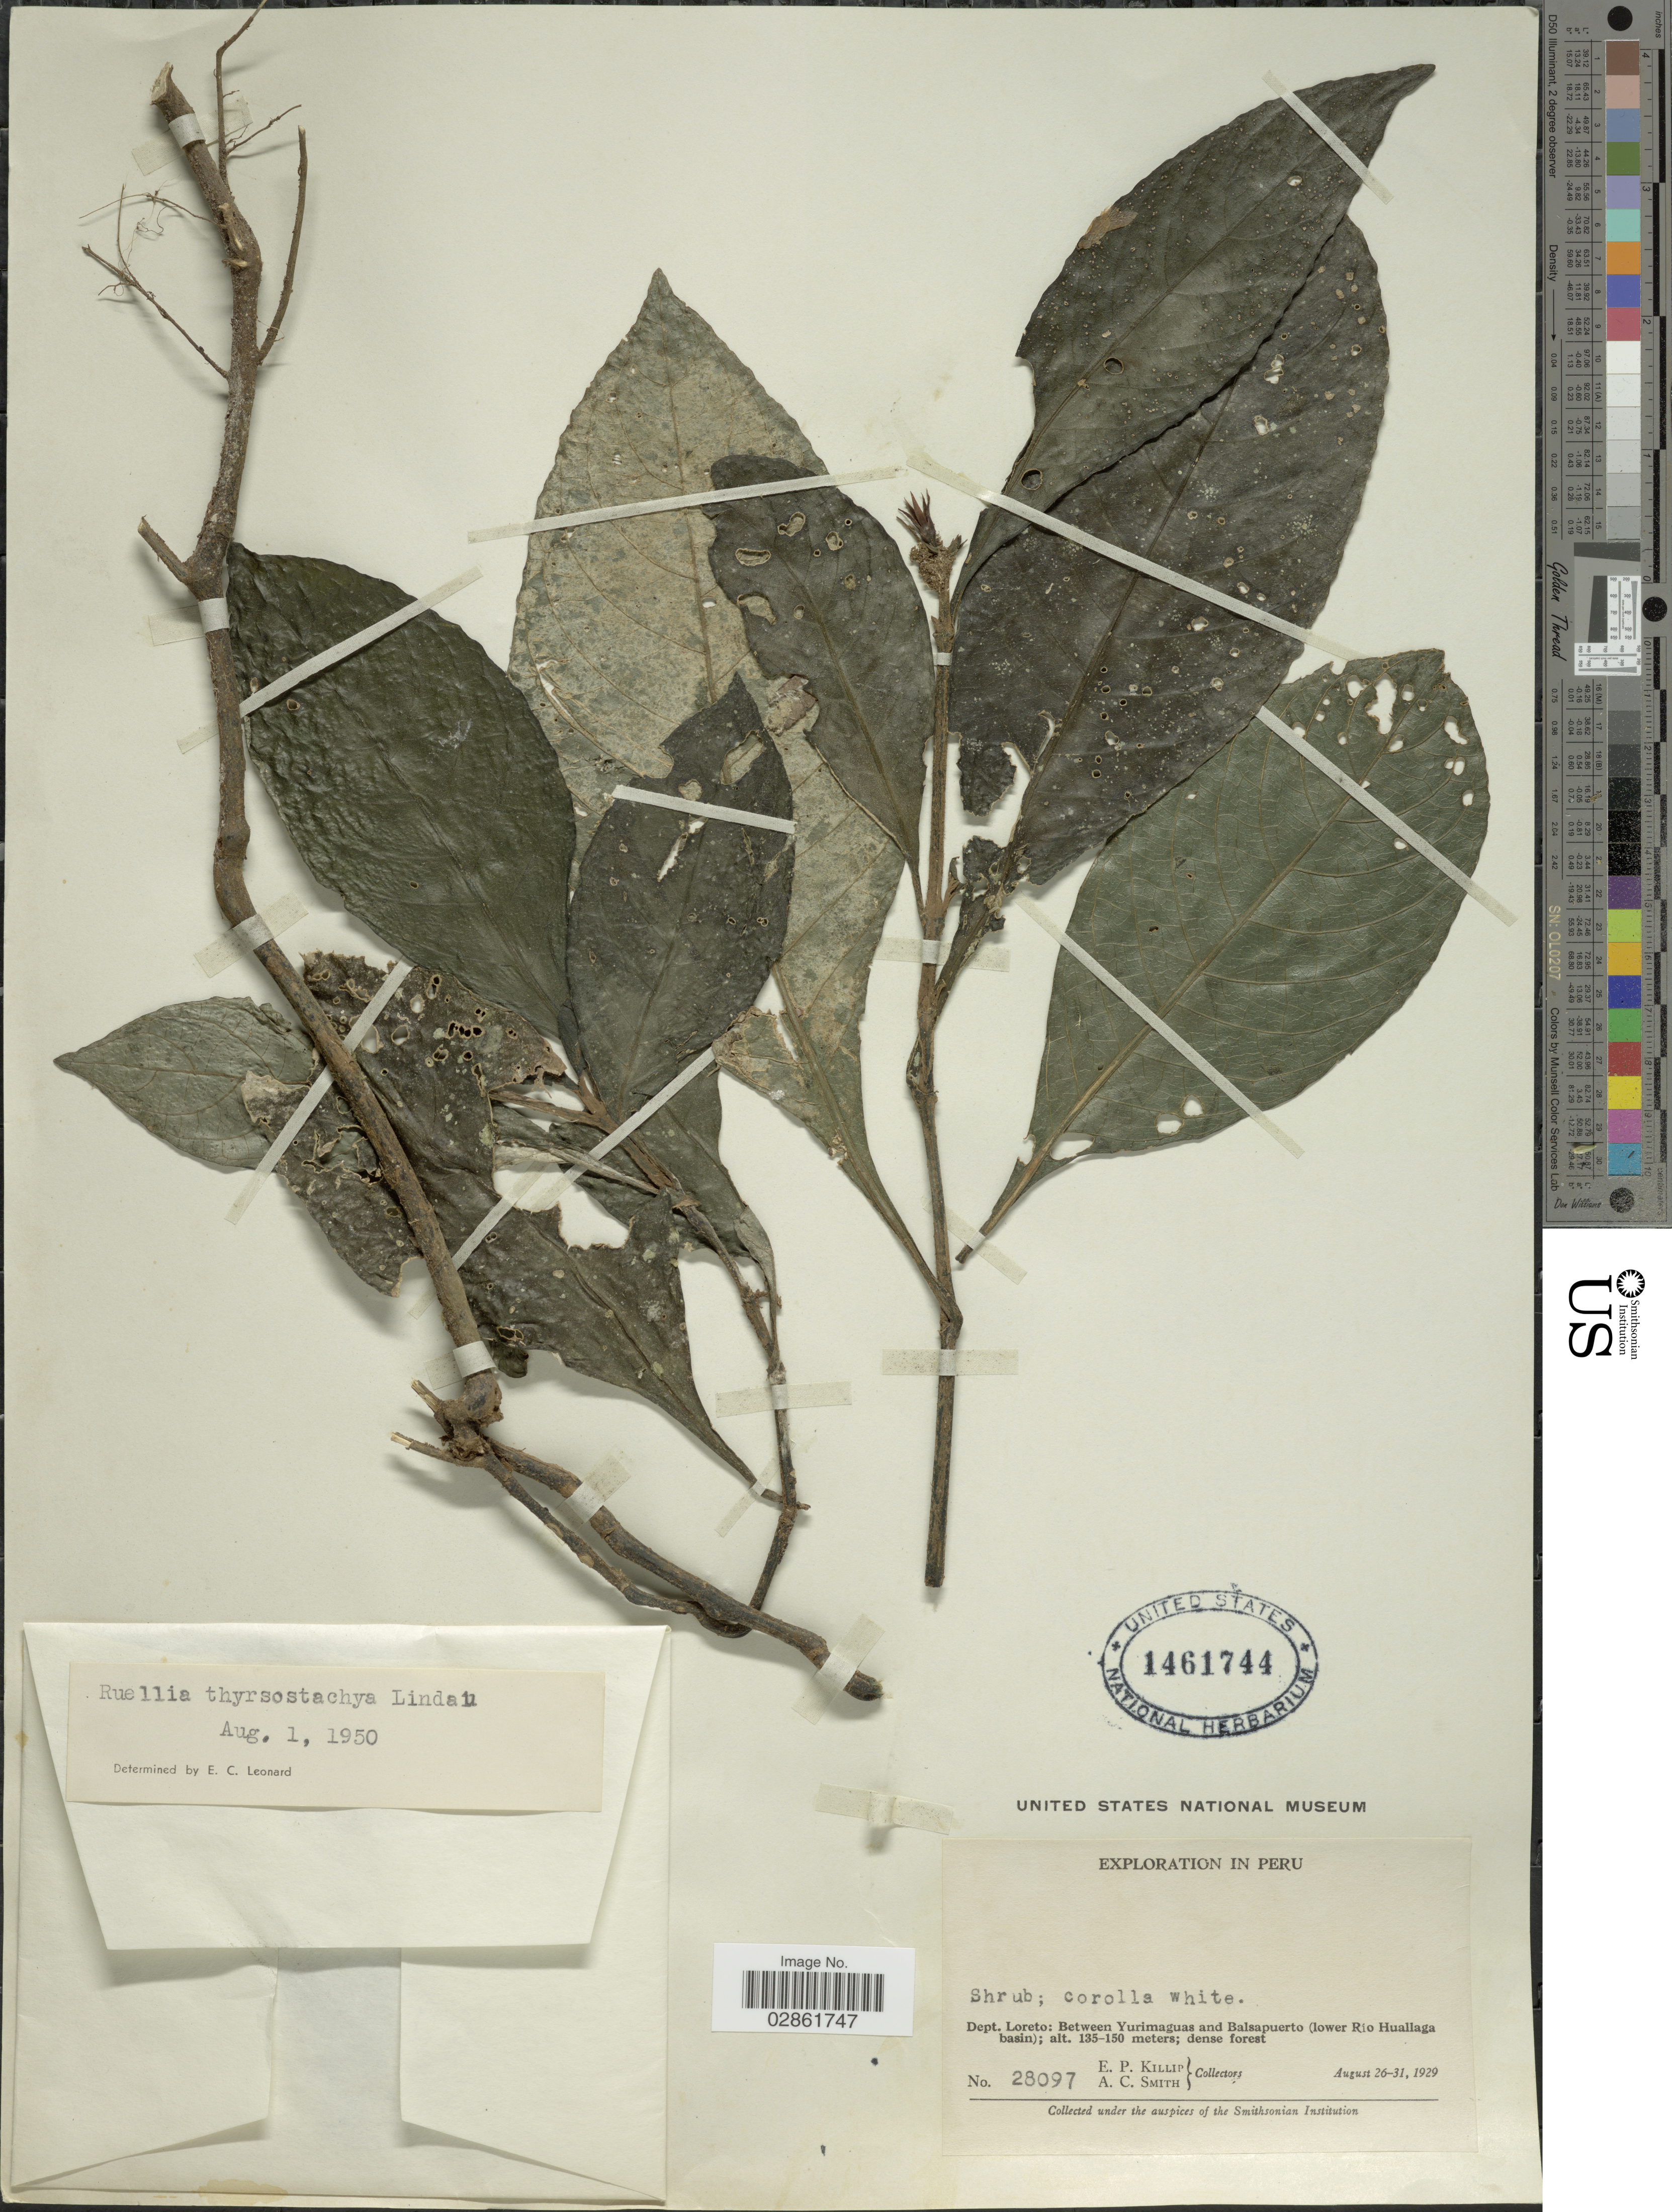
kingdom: Plantae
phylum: Tracheophyta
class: Magnoliopsida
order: Lamiales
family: Acanthaceae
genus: Ruellia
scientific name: Ruellia proxima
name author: Lindau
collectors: E. P. Killip & A. C. Smith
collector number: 28097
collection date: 1929-08-26/1929-08-31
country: Peru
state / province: Loreto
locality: Dept. Loreto: Between Yurimaguas and Balsapuerto (lower Rio Huallaga basin).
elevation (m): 130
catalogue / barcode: US 1461744